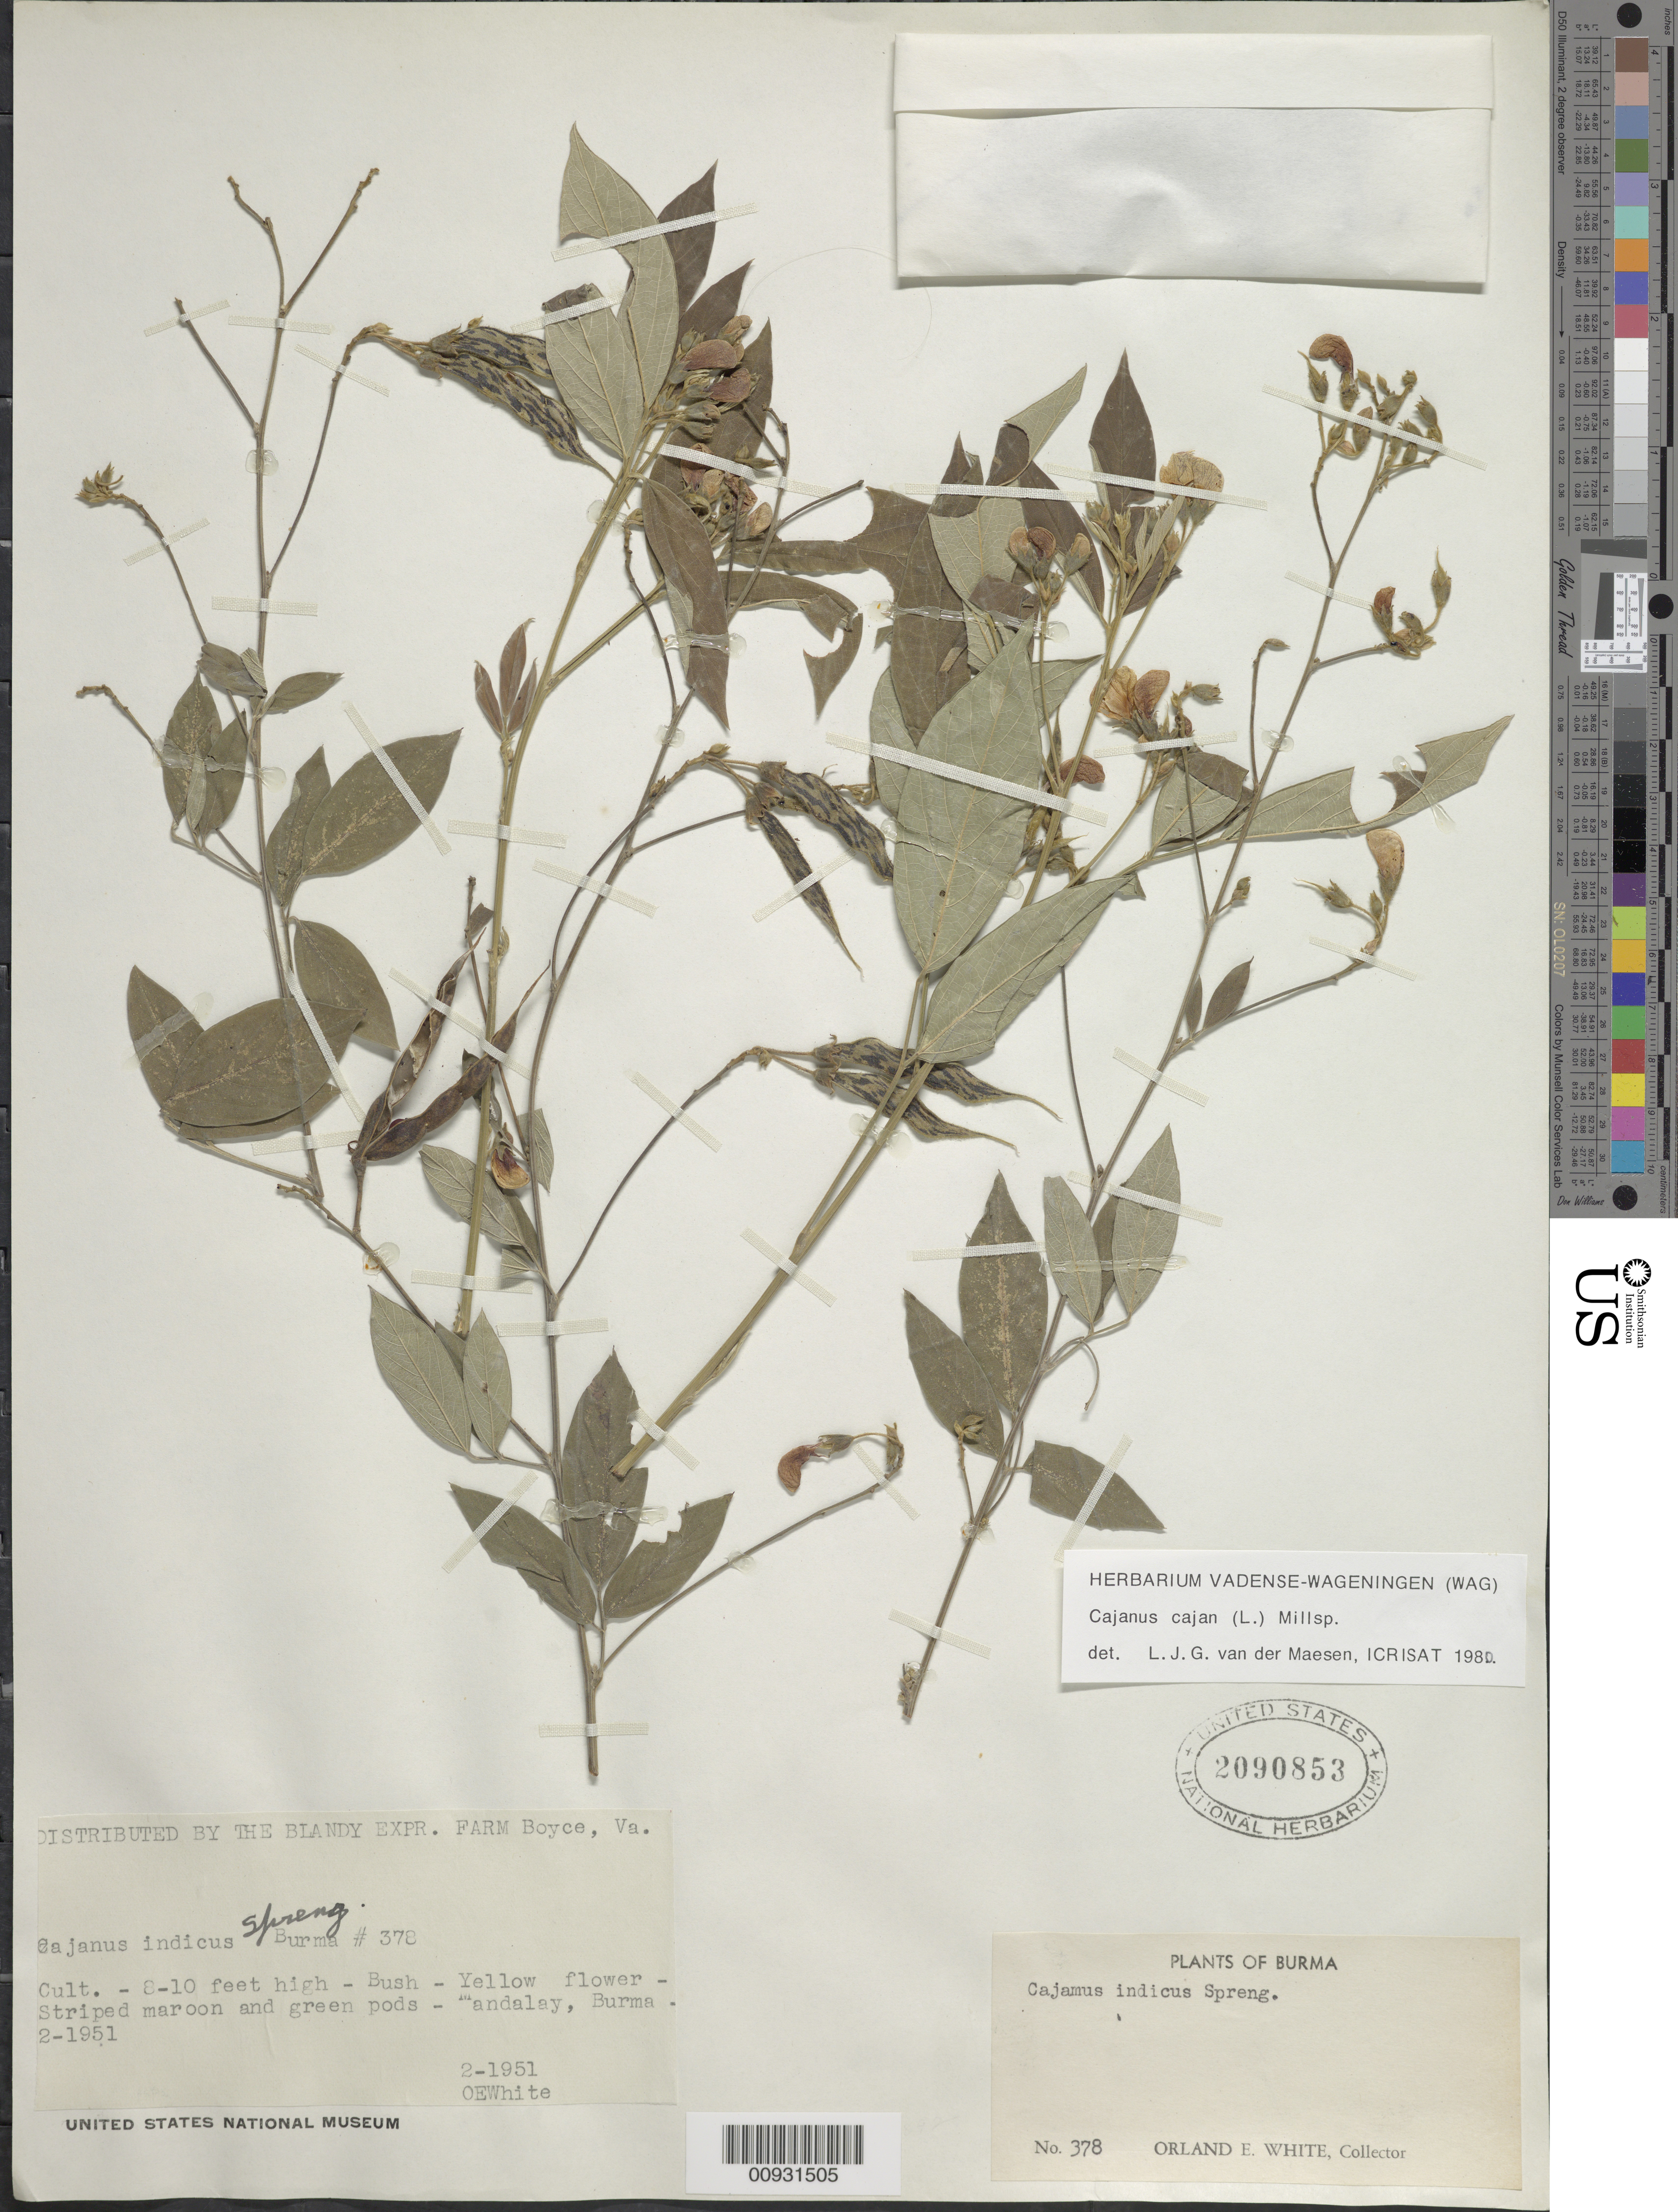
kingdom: Plantae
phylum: Tracheophyta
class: Magnoliopsida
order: Fabales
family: Fabaceae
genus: Cajanus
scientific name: Cajanus cajan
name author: (L.) Huth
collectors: O. E. White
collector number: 378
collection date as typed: Feb 1951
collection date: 1951-02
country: Myanmar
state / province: Mandalay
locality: Mandalay.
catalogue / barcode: US 2090853